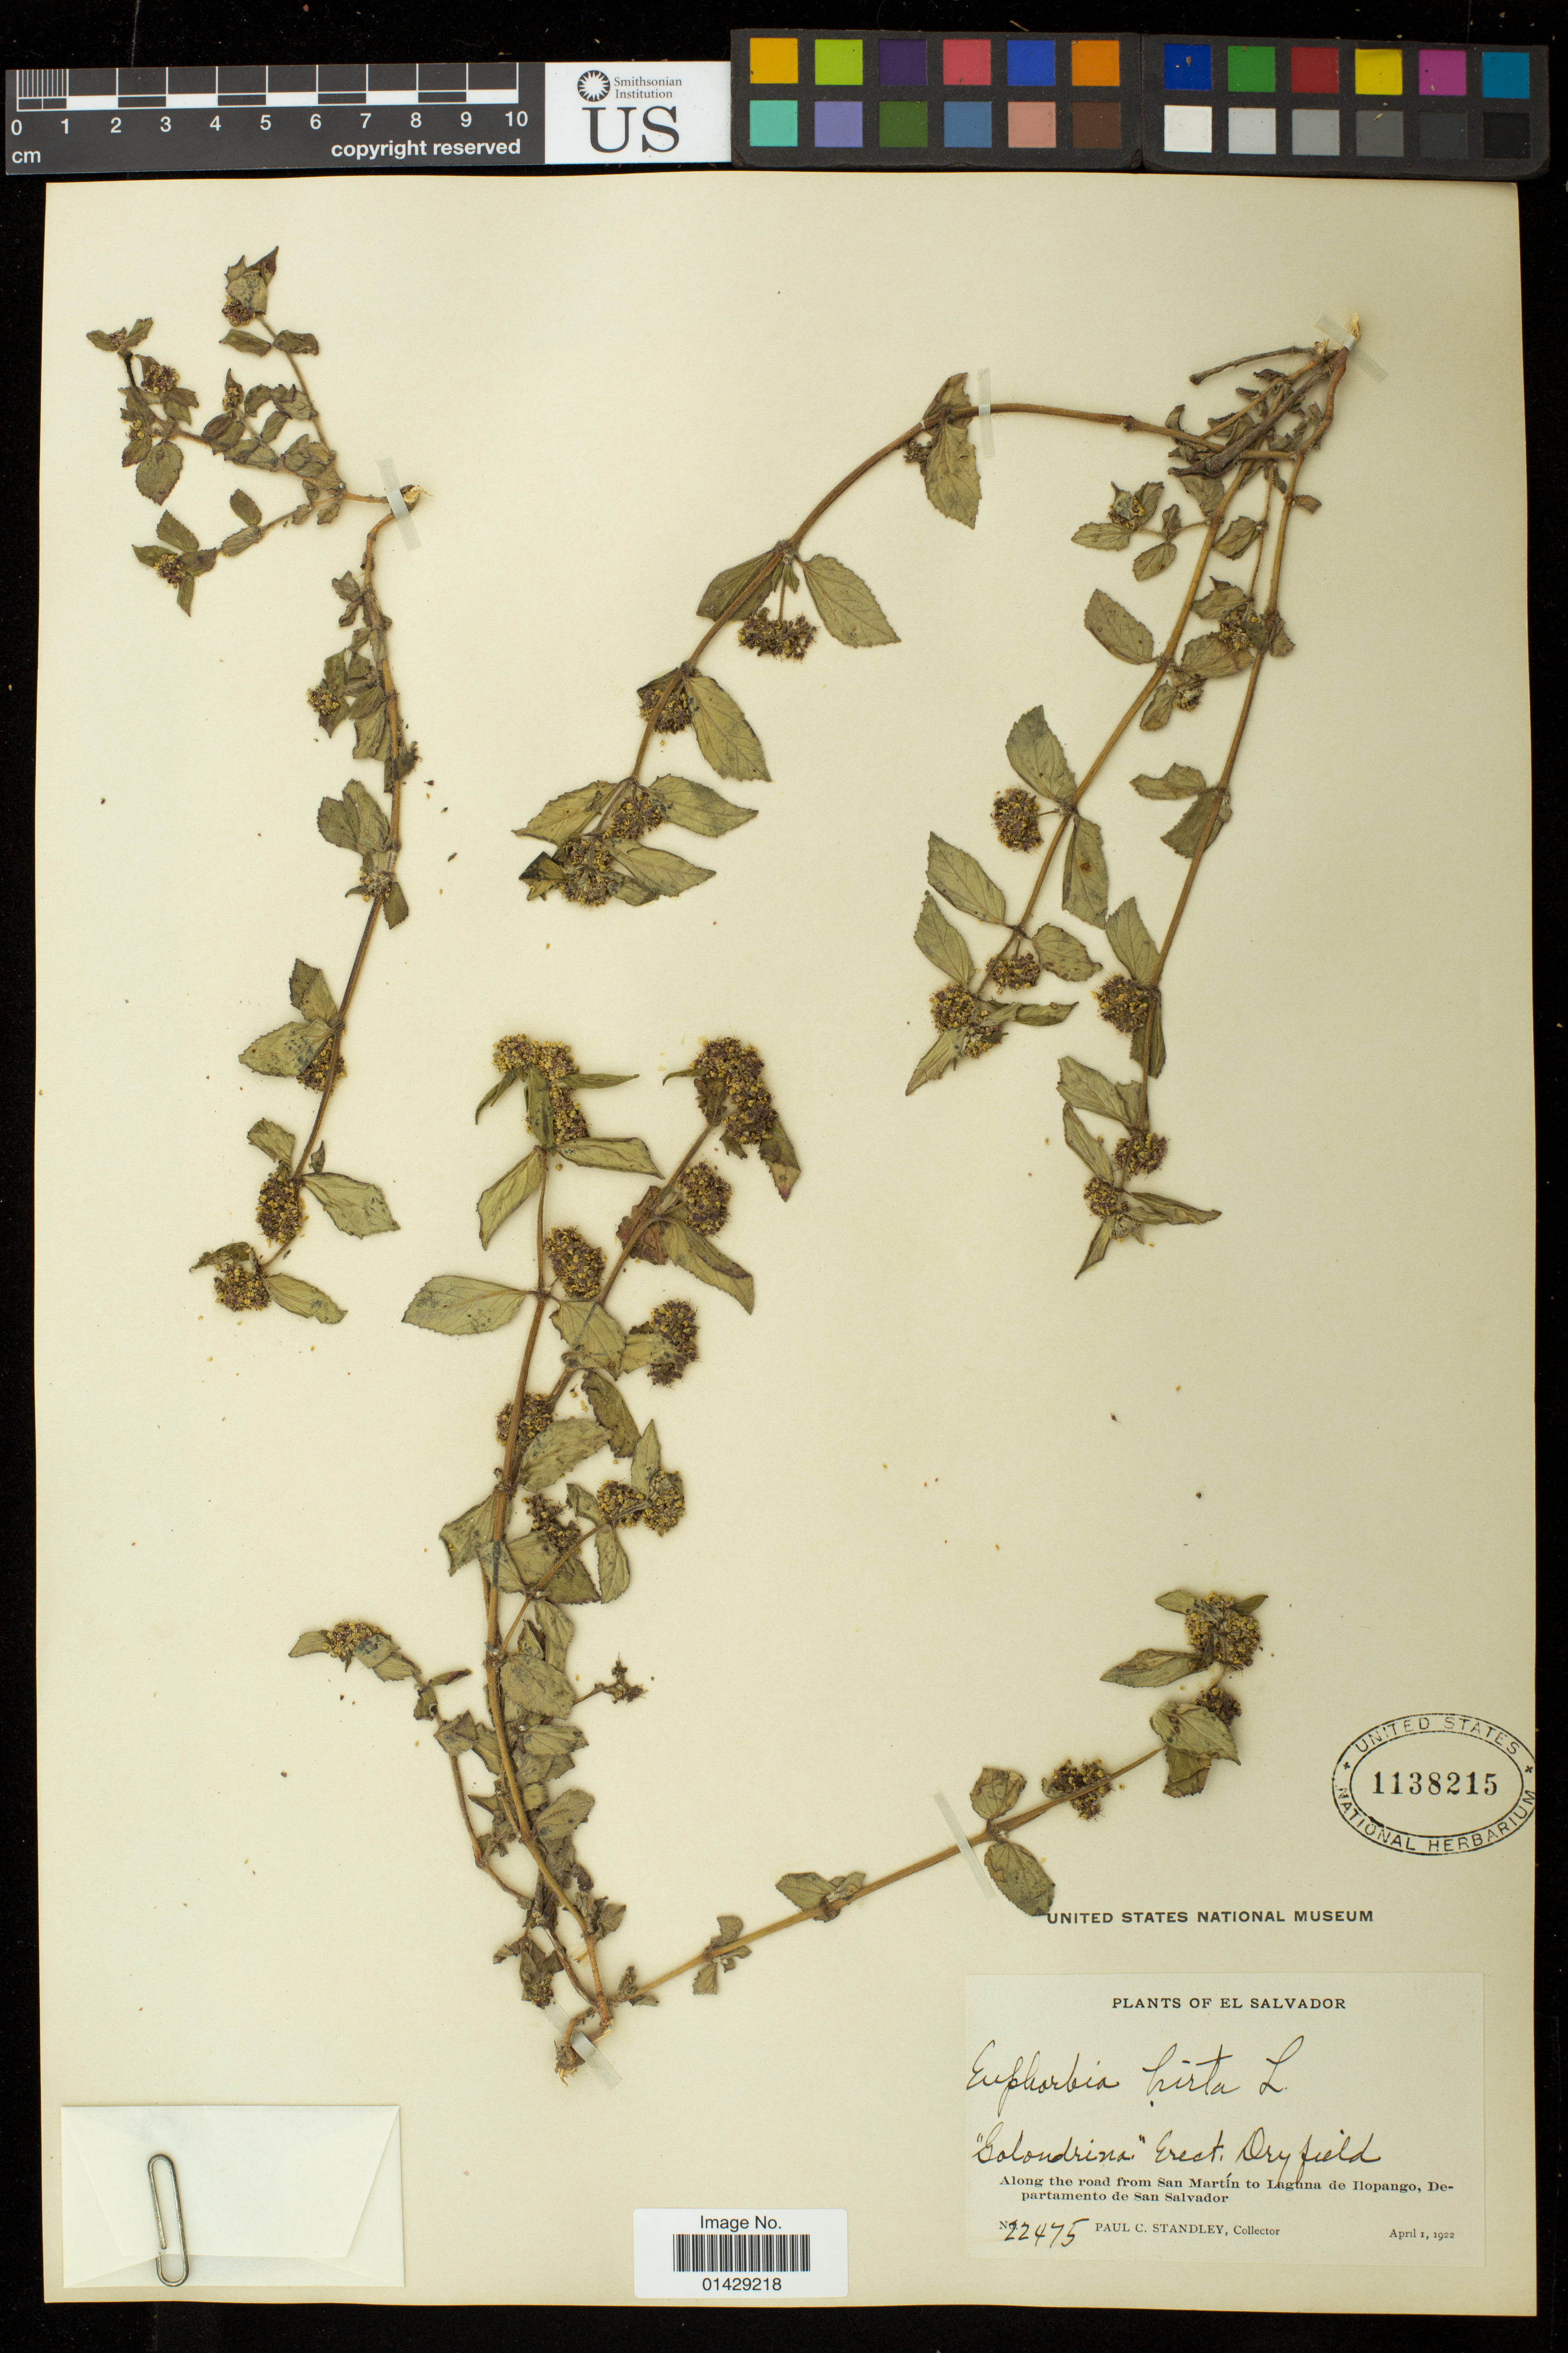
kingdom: Plantae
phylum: Tracheophyta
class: Magnoliopsida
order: Malpighiales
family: Euphorbiaceae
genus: Euphorbia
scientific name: Euphorbia hirta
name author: L.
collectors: P. C. Standley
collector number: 22475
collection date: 1922-04-01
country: El Salvador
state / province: San Salvador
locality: Dry field. Along the orad from San Martin to Laguna de Ilopango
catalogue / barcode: US 1138215